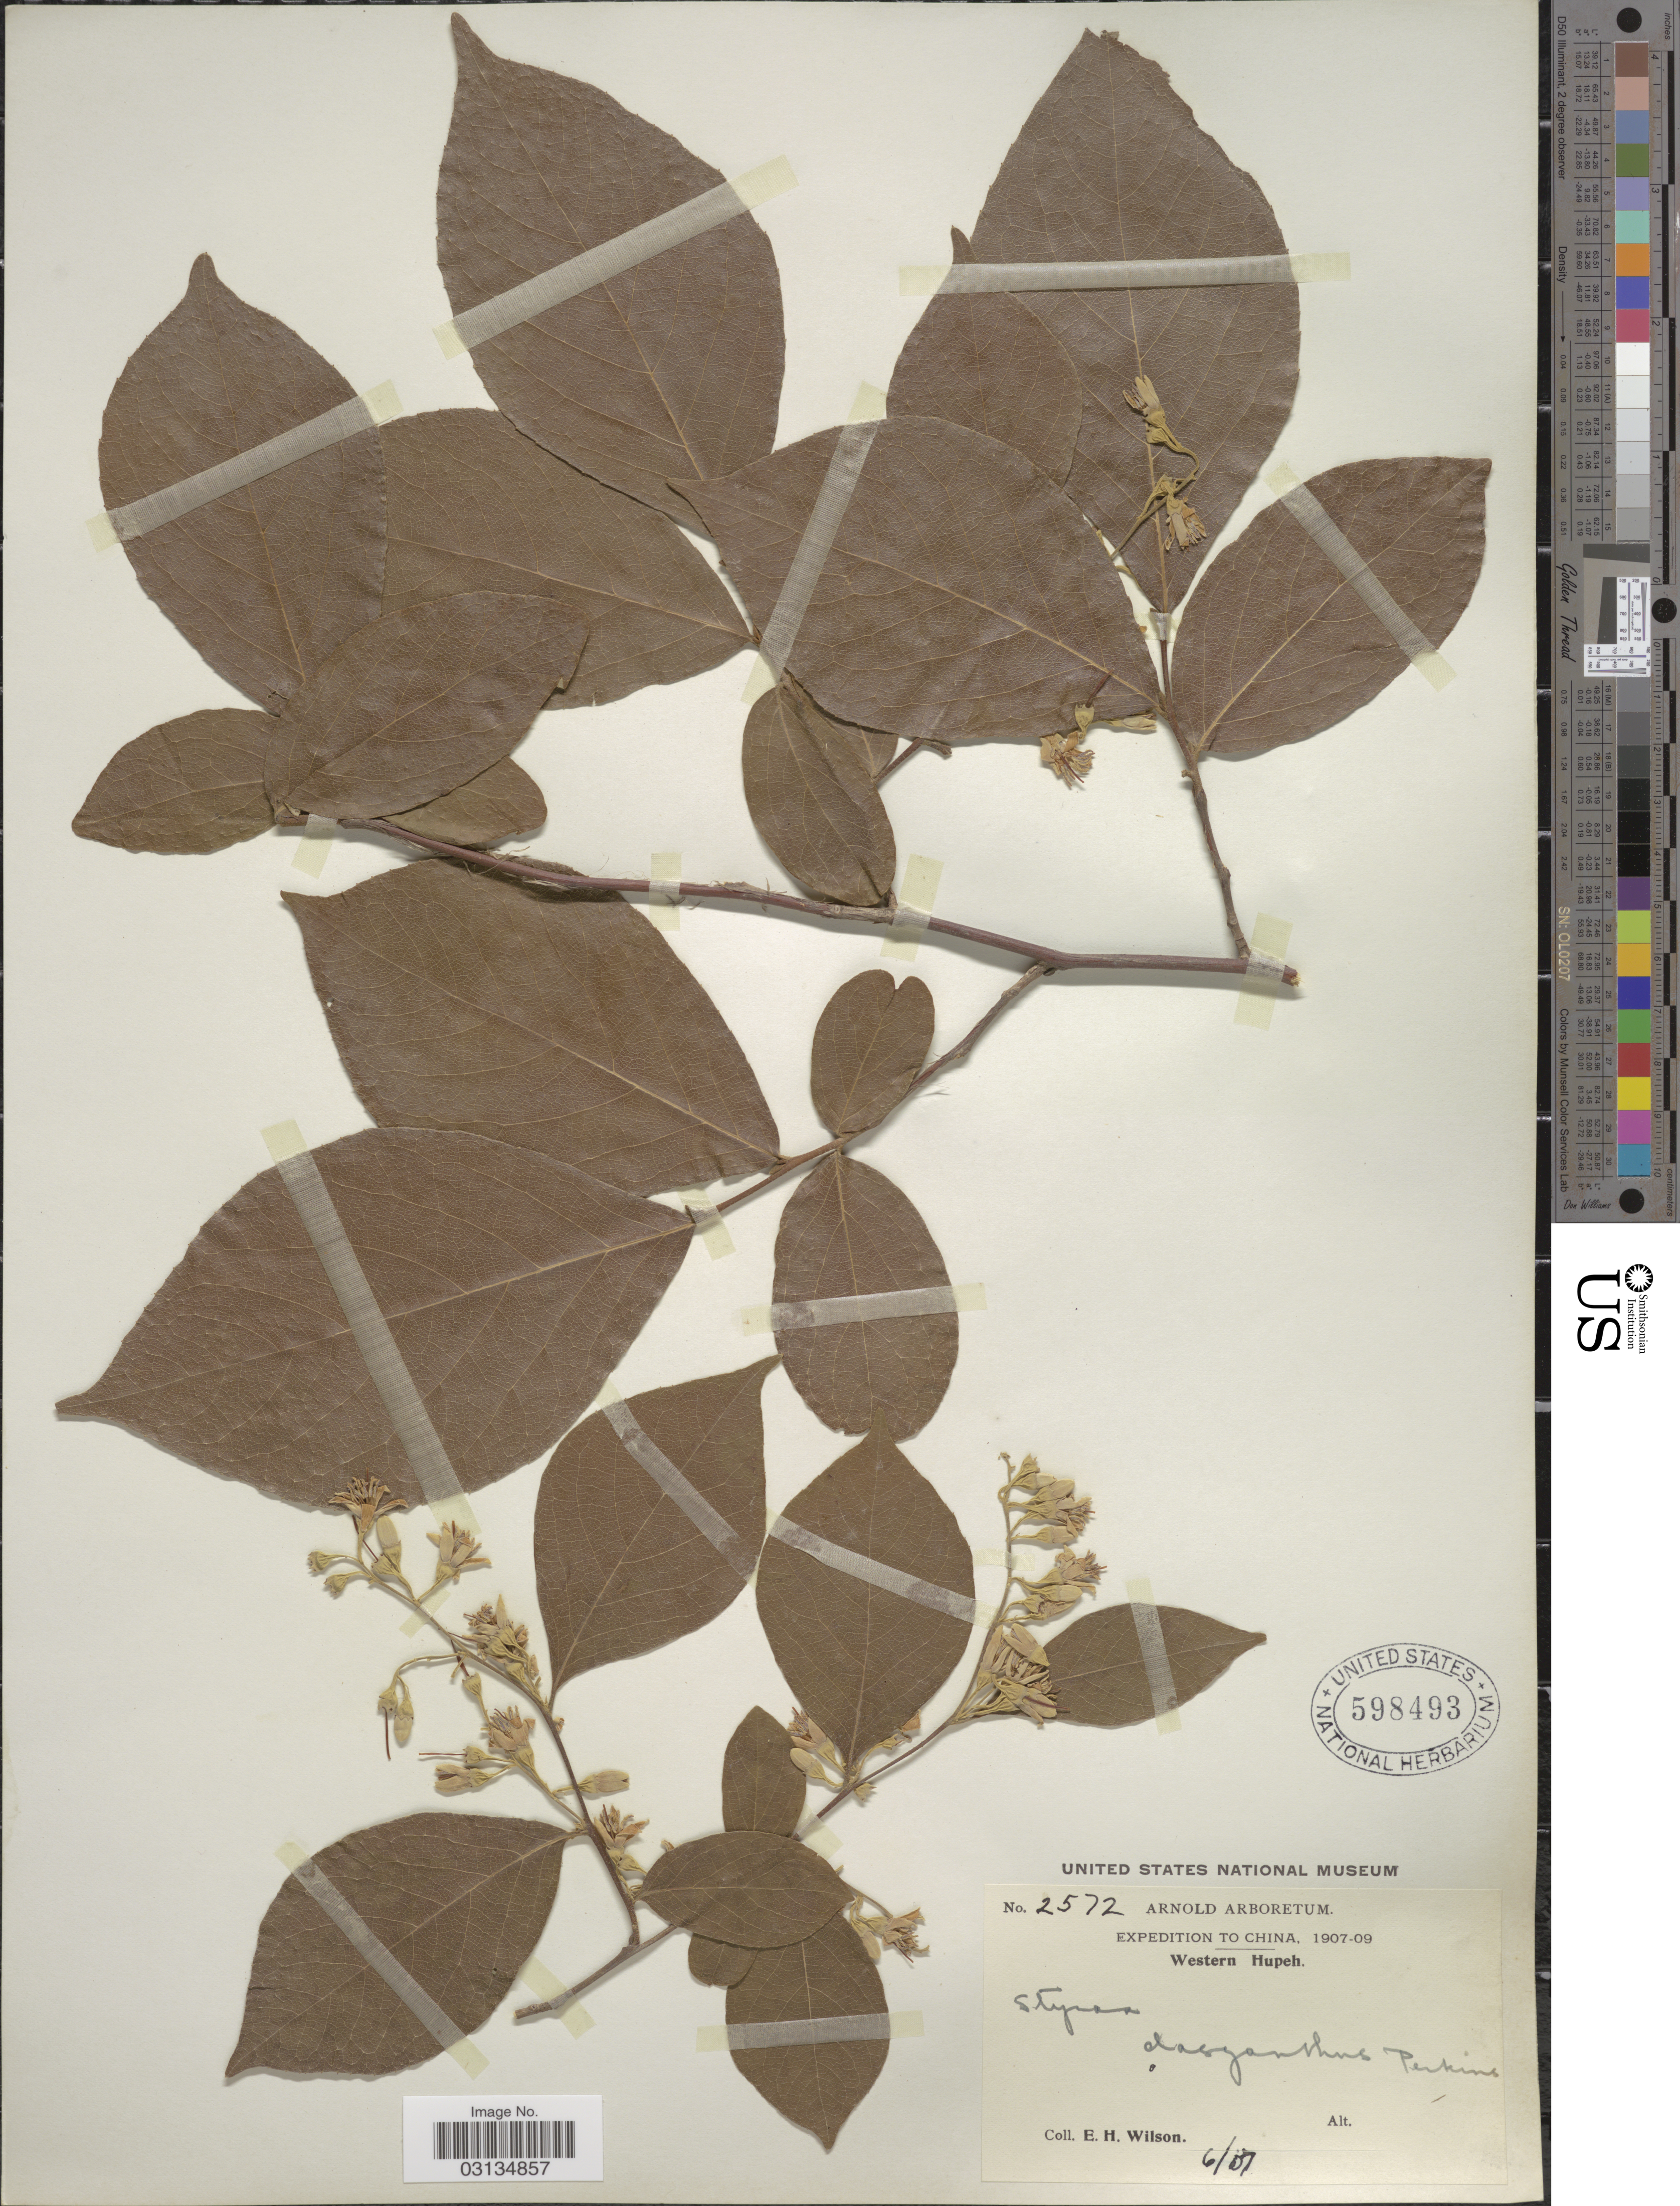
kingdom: Plantae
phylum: Tracheophyta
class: Magnoliopsida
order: Ericales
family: Styracaceae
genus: Styrax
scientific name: Styrax dasyanthus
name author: Perkins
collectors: E. Wilson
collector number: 2572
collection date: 1907-06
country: China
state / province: Hubei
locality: Western Hupeh.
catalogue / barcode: US 598493